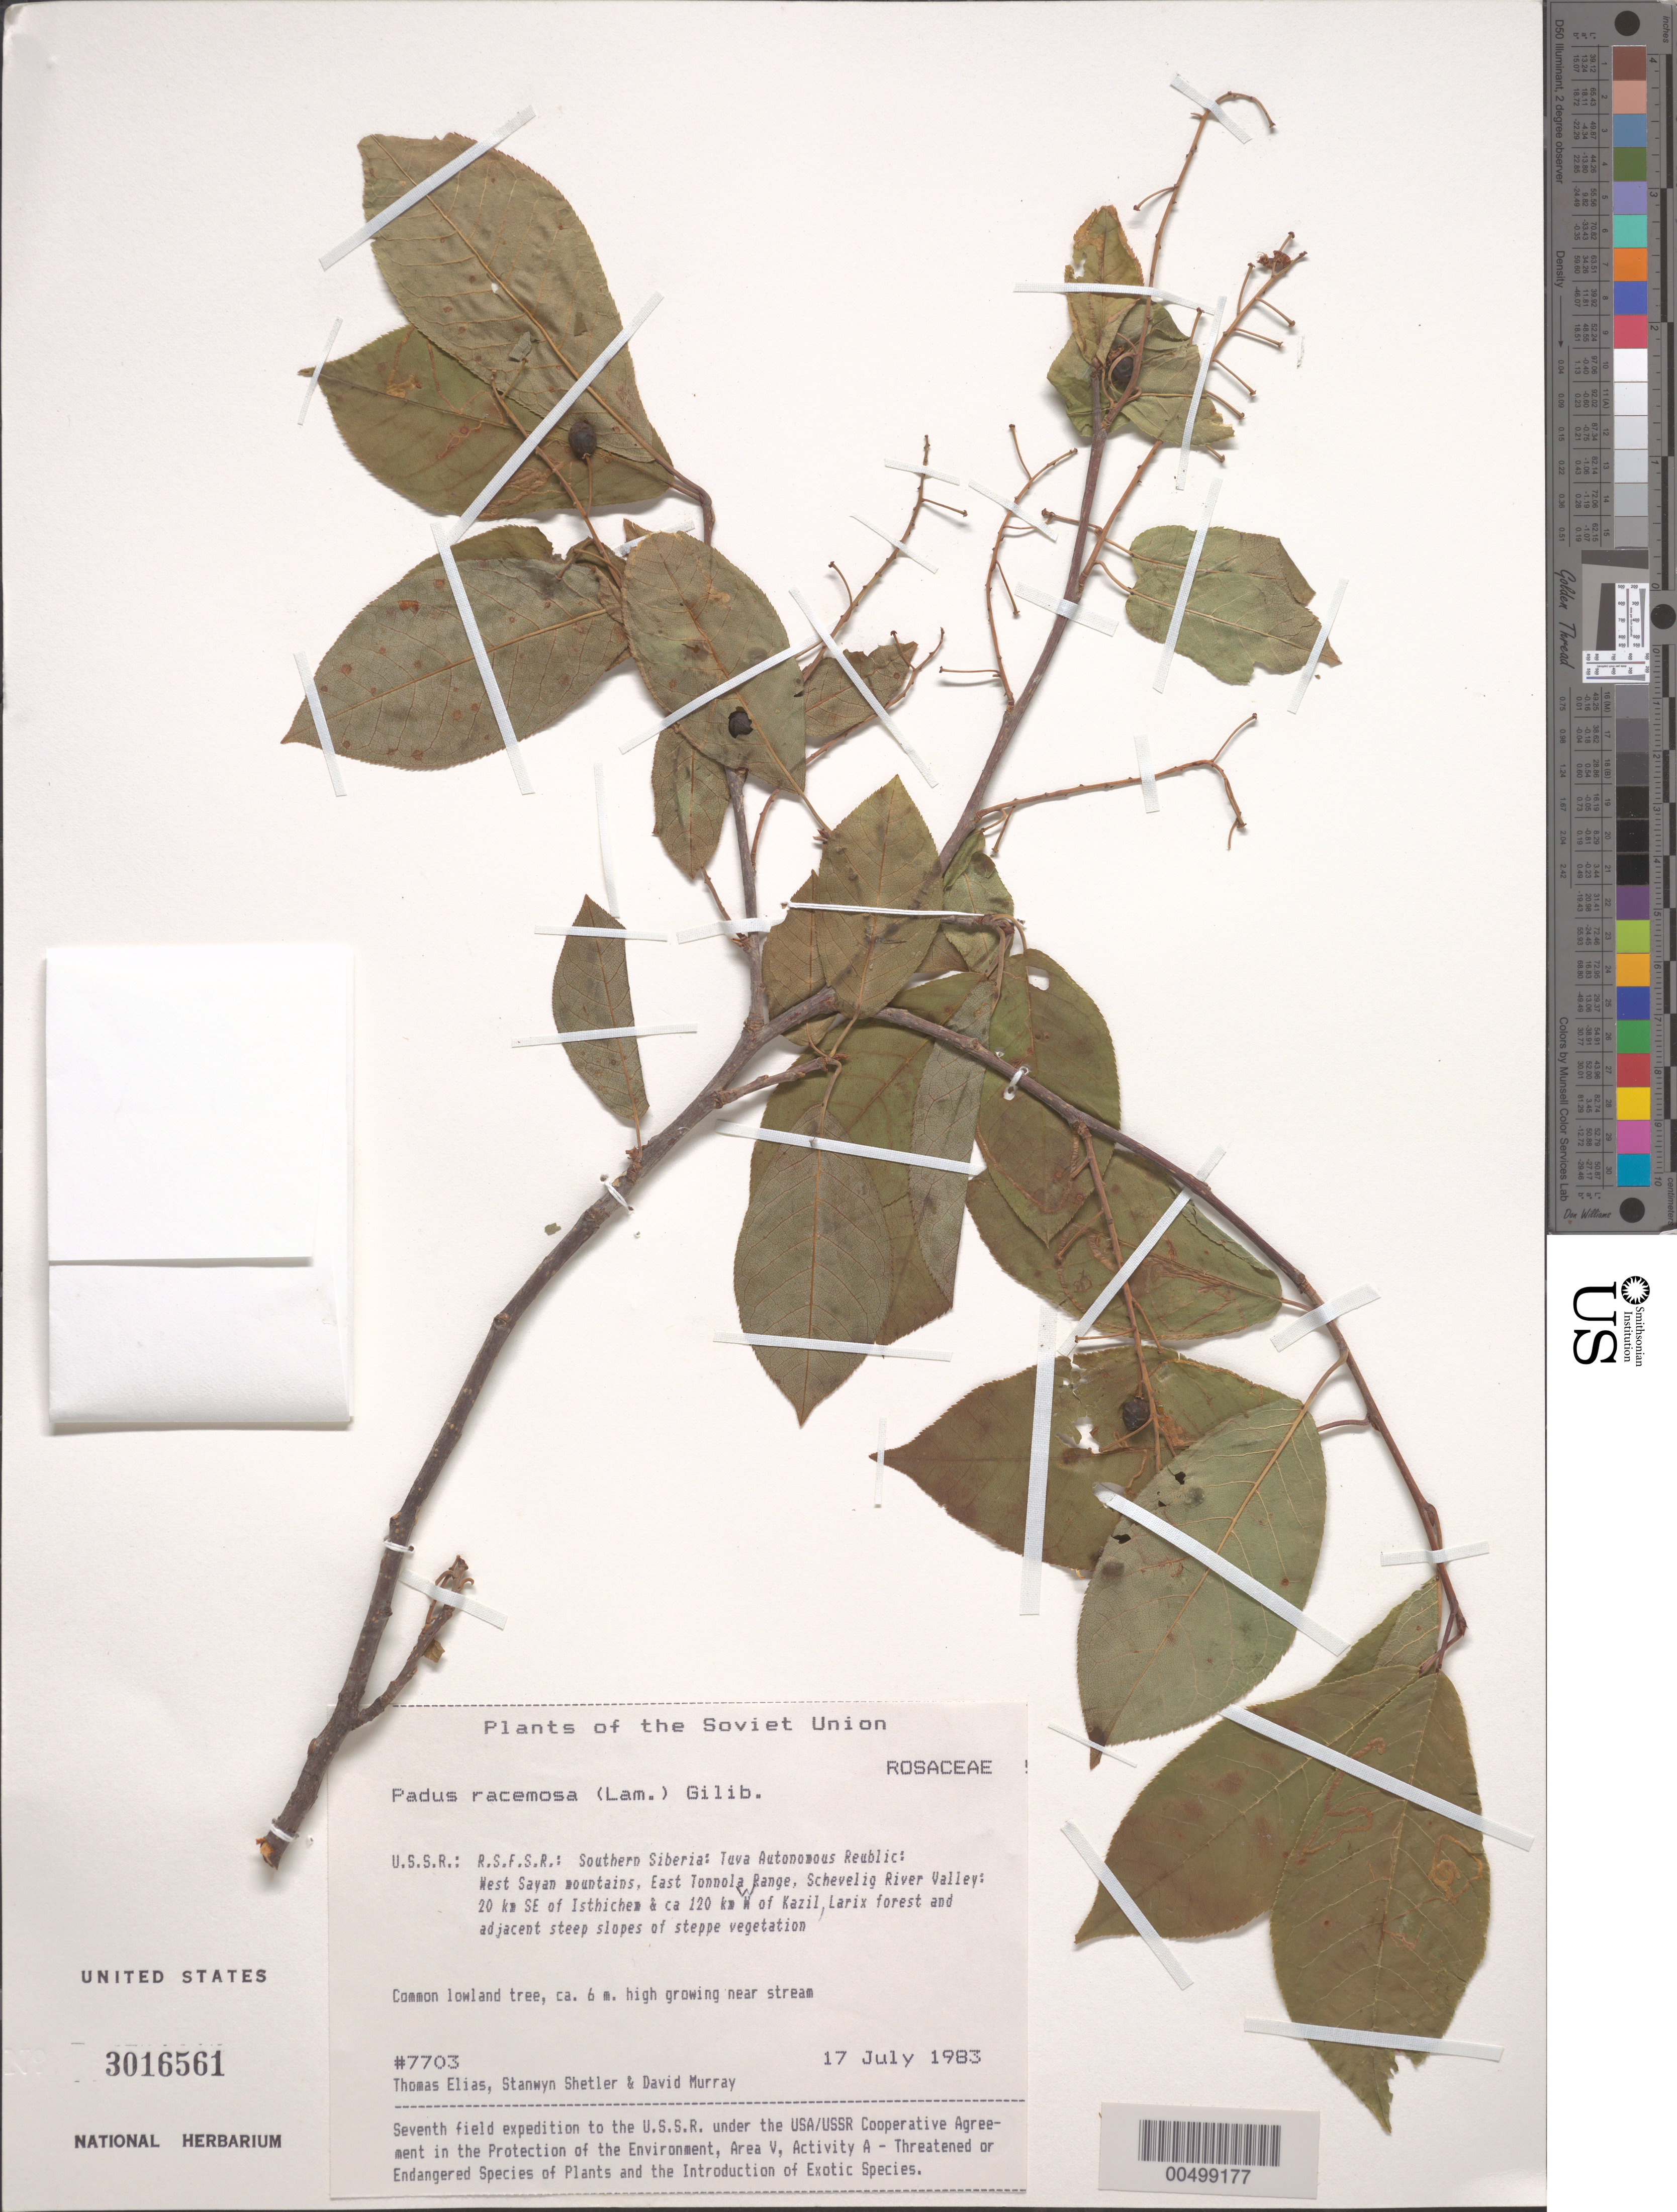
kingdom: Plantae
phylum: Tracheophyta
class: Magnoliopsida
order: Rosales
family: Rosaceae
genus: Padus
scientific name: Padus racemosa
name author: (Lam.) Gilib.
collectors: T. Elias, S. Shetler & D. F. Murray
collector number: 7703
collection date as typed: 17 Jul 1983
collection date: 1983-07-17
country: Russian Federation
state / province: Tuva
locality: West Sayan Mountains, E Tonnola [Tannu-Ola] Range, Schevelig River Valley, 20 km SE of Isthichem [Ishti-Khem], *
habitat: Larix forest and adjacent steep slopes of steppe vegetation, growing near stream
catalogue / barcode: US 3016561